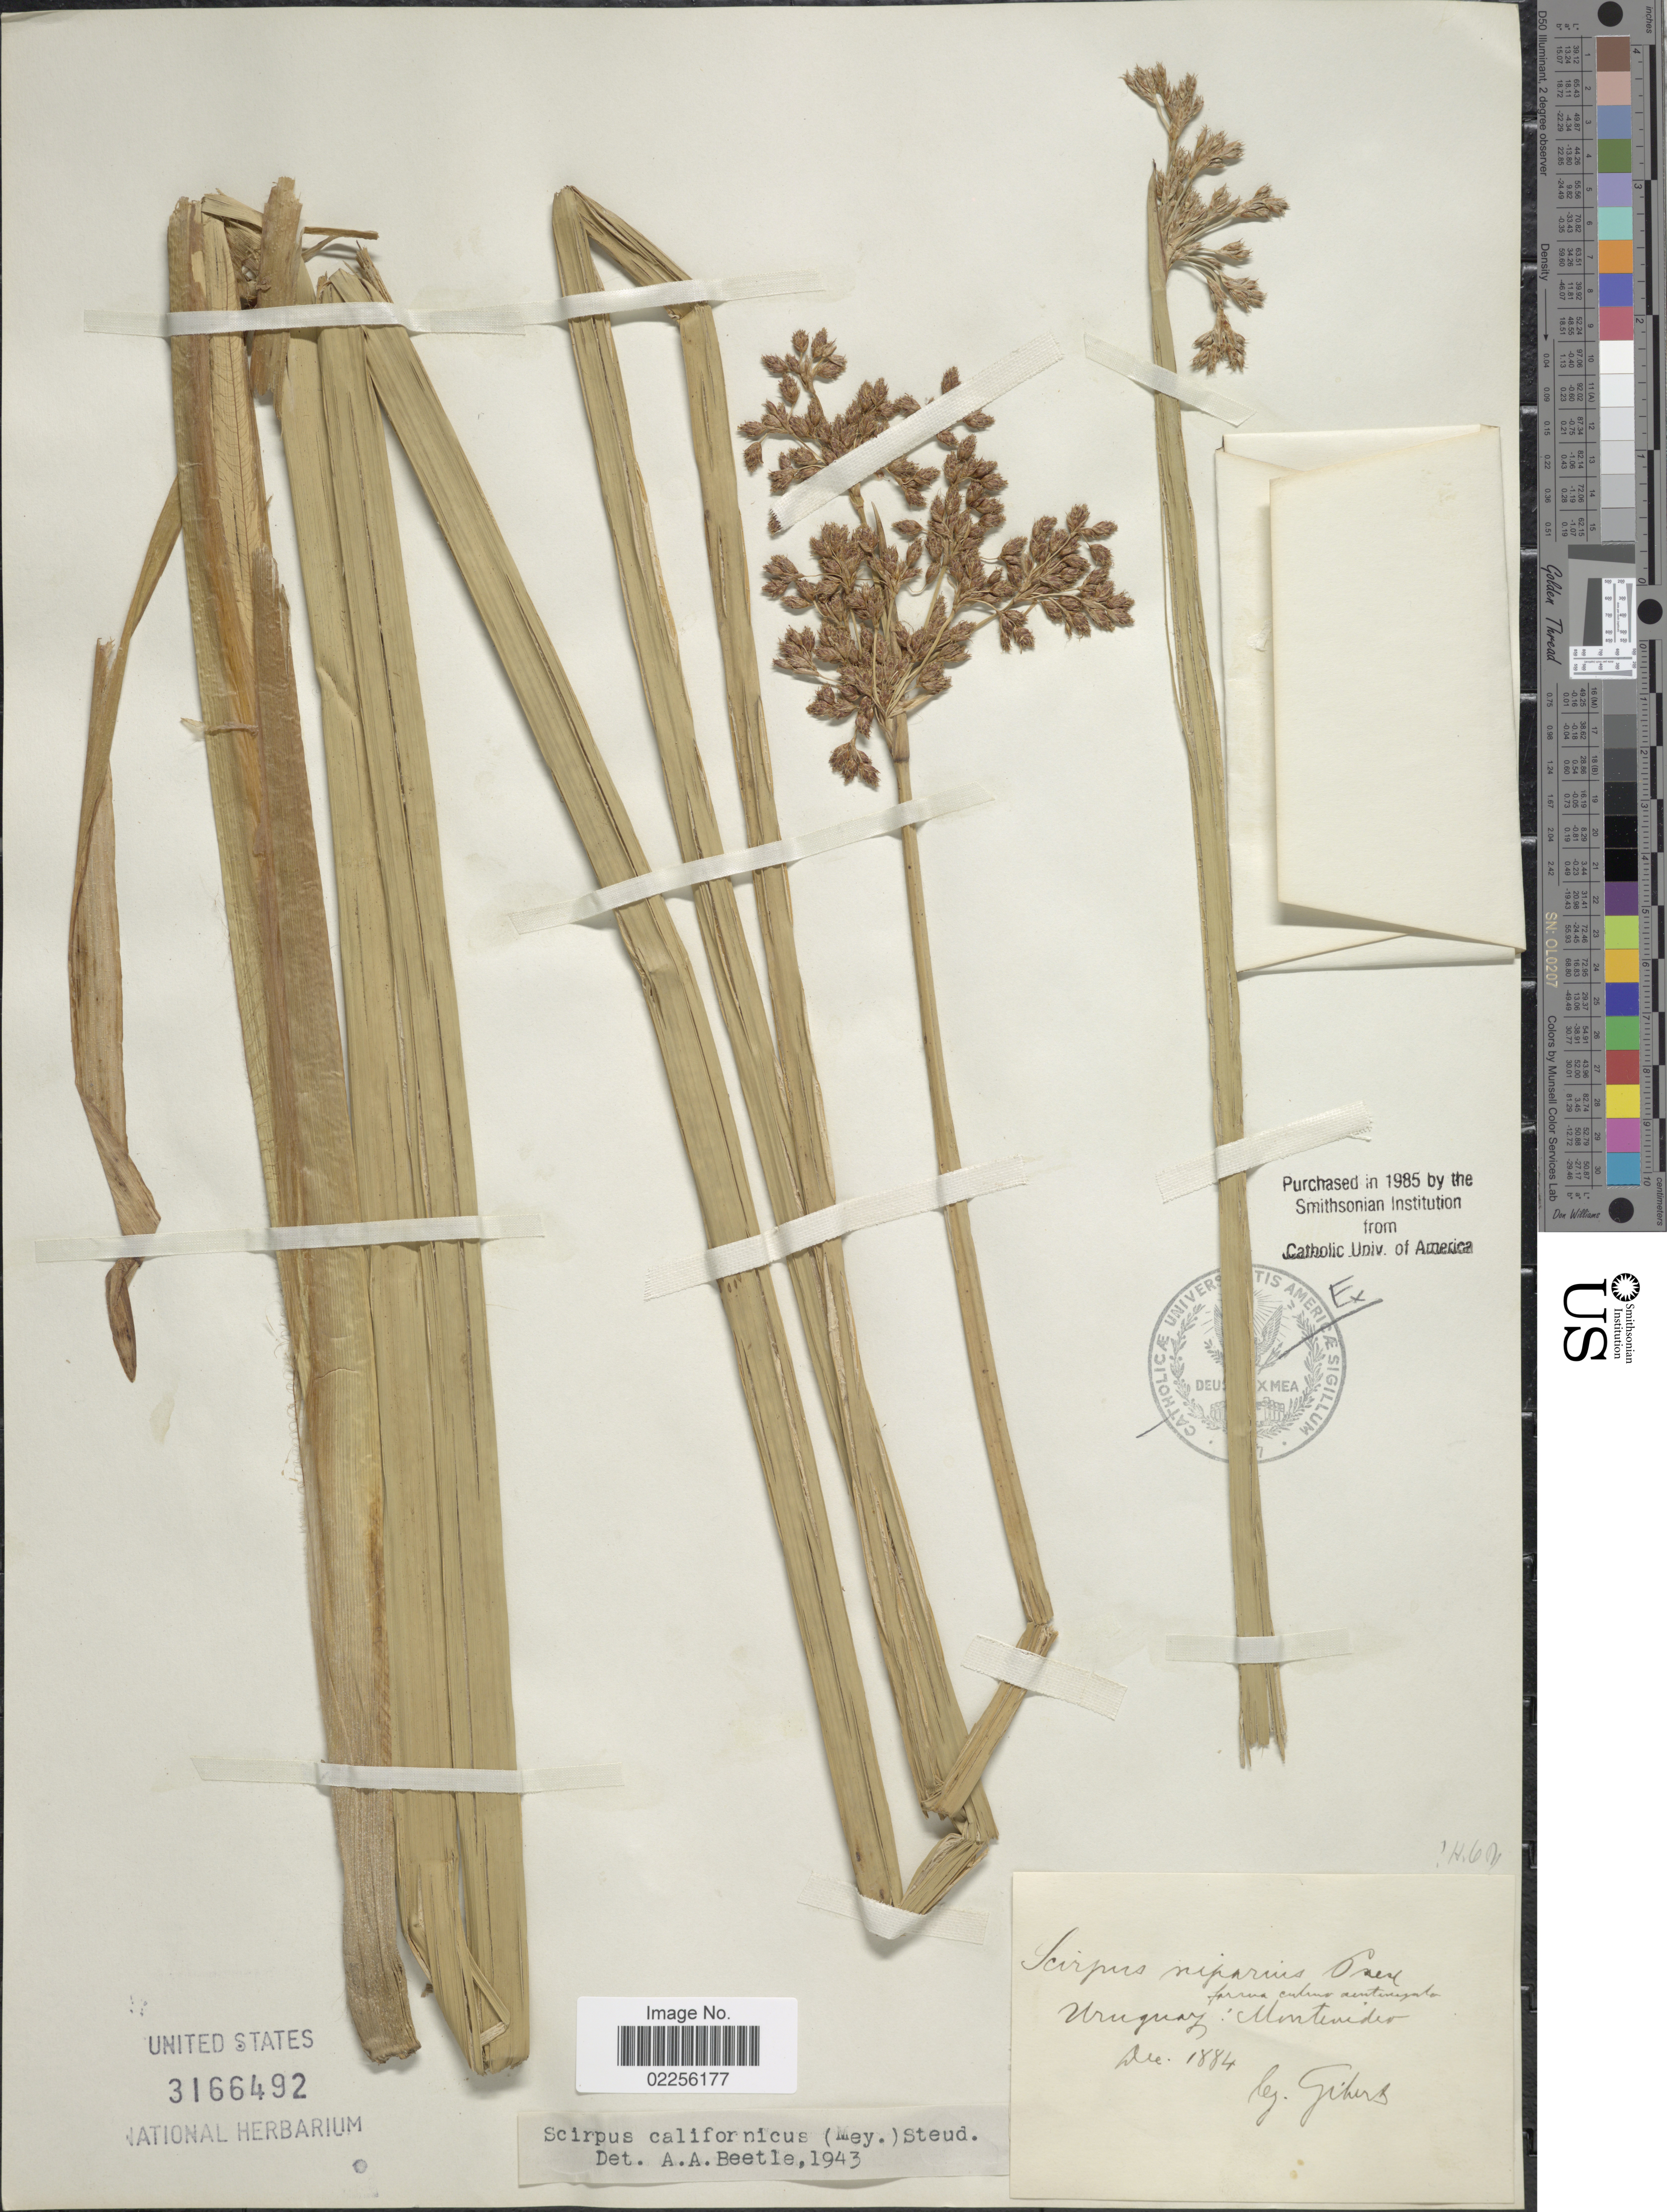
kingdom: Plantae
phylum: Tracheophyta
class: Liliopsida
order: Poales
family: Cyperaceae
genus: Schoenoplectus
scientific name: Schoenoplectus californicus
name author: (C.A. Mey.) Soják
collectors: -. Gilbert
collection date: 1884-12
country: Uruguay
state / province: Montevideo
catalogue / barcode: US 3166492